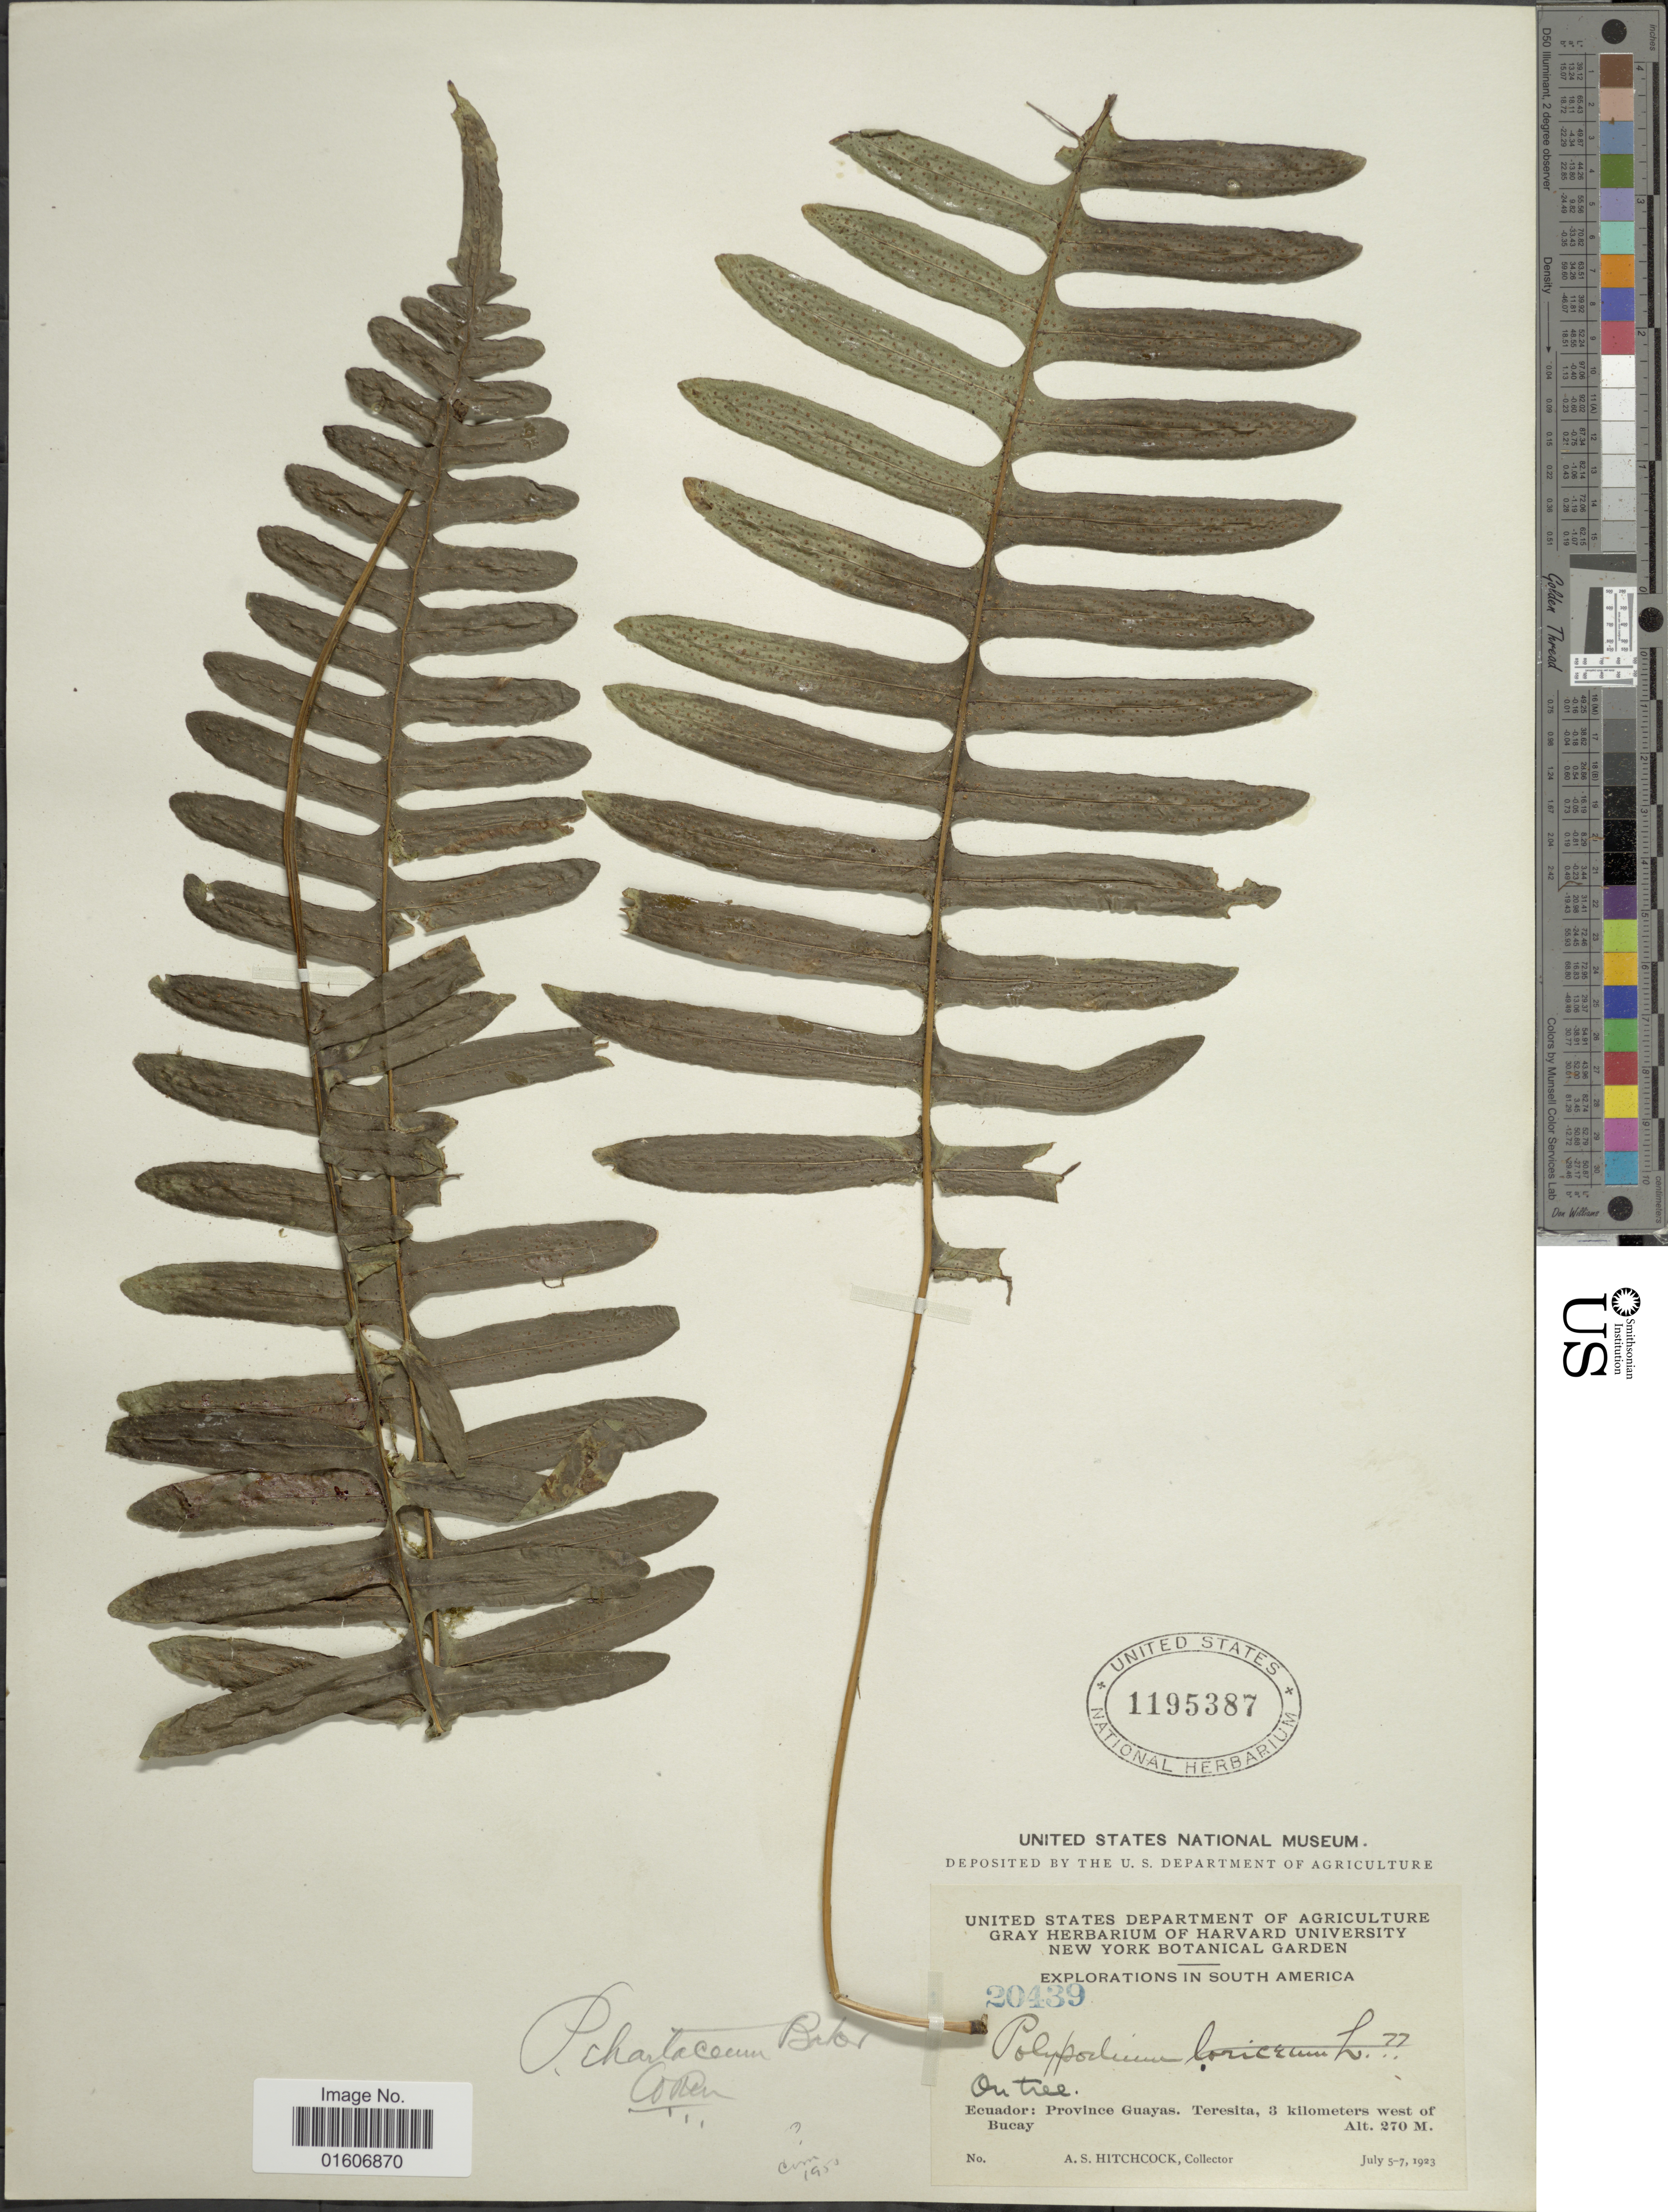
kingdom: Plantae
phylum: Tracheophyta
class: Polypodiopsida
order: Polypodiales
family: Polypodiaceae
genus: Serpocaulon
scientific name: Serpocaulon maritimum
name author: (Hieron.) A.R. Sm.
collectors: A. S. Hitchcock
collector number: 20439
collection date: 1923-07-05/1923-07-07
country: Ecuador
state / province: Guayas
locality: Teresita, 3 kilometers west of Bucay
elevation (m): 270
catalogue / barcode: US 1195387